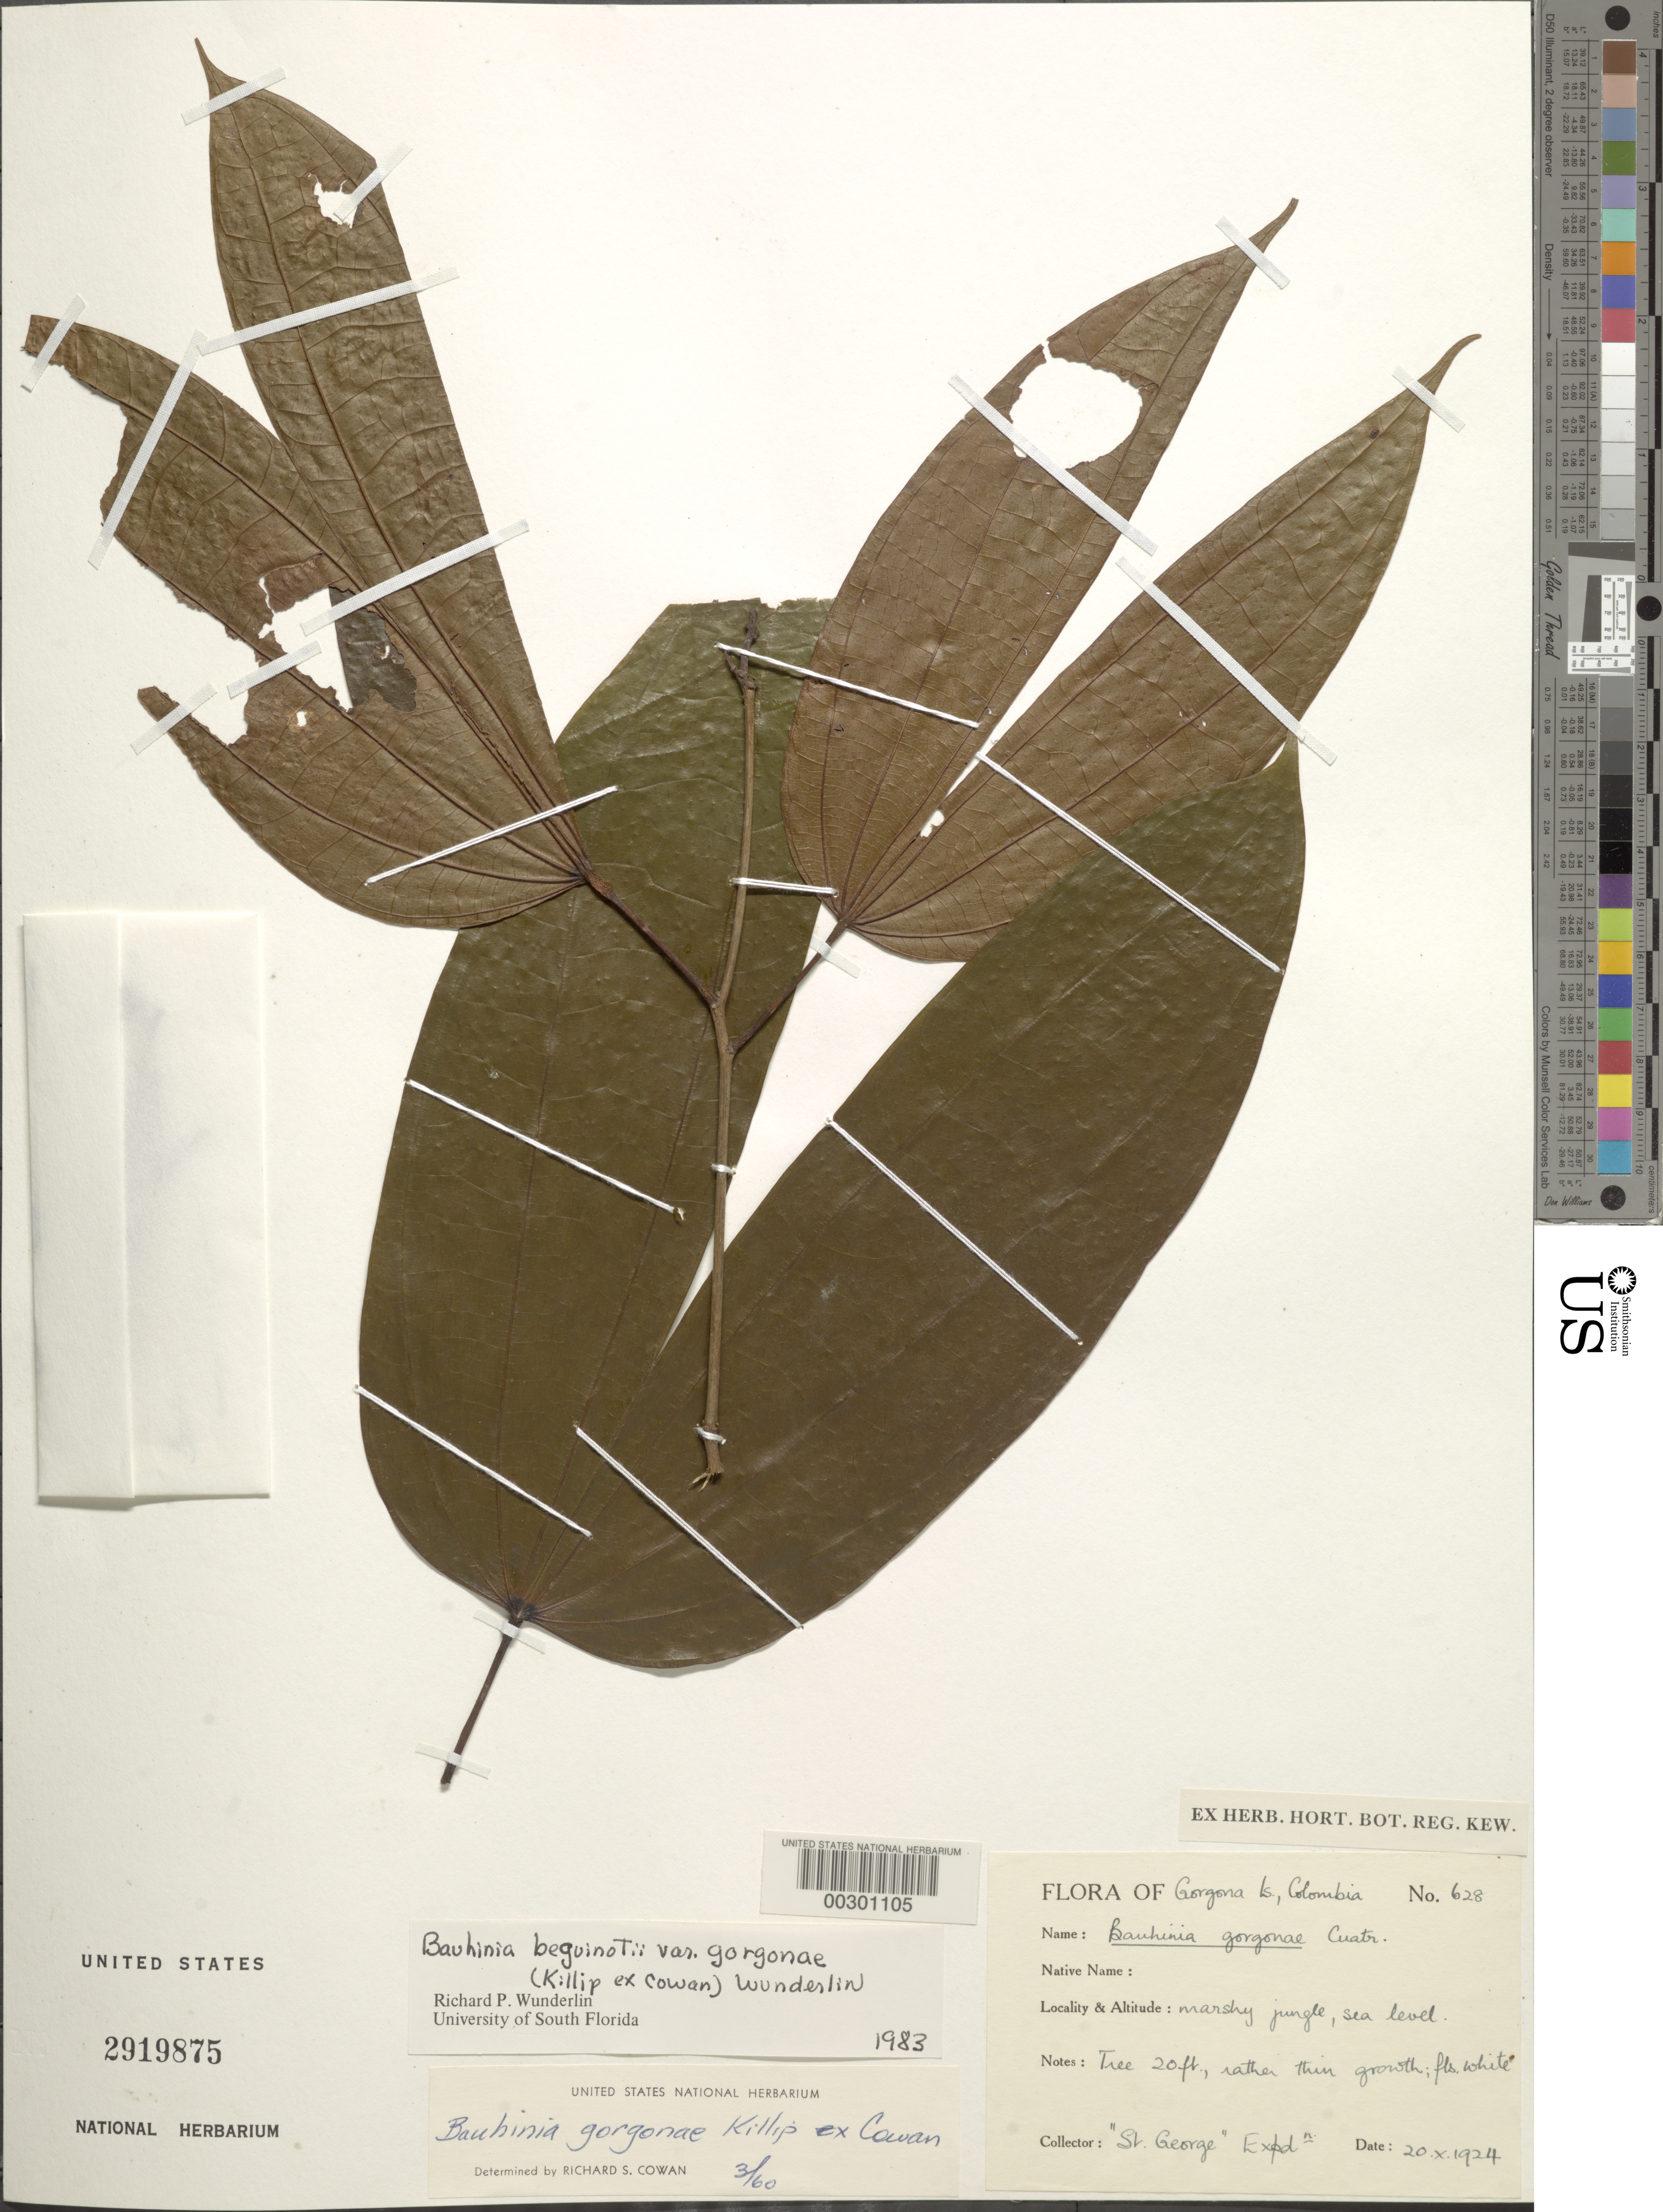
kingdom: Plantae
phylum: Tracheophyta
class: Magnoliopsida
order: Fabales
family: Fabaceae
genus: Bauhinia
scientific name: Bauhinia beguinotii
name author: Cufod.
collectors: St. George Exped.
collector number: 628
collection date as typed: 20 Oct 1924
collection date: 1924-10-20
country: Colombia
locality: Gorgona Is.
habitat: Marshy jungle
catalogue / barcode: US 2919875